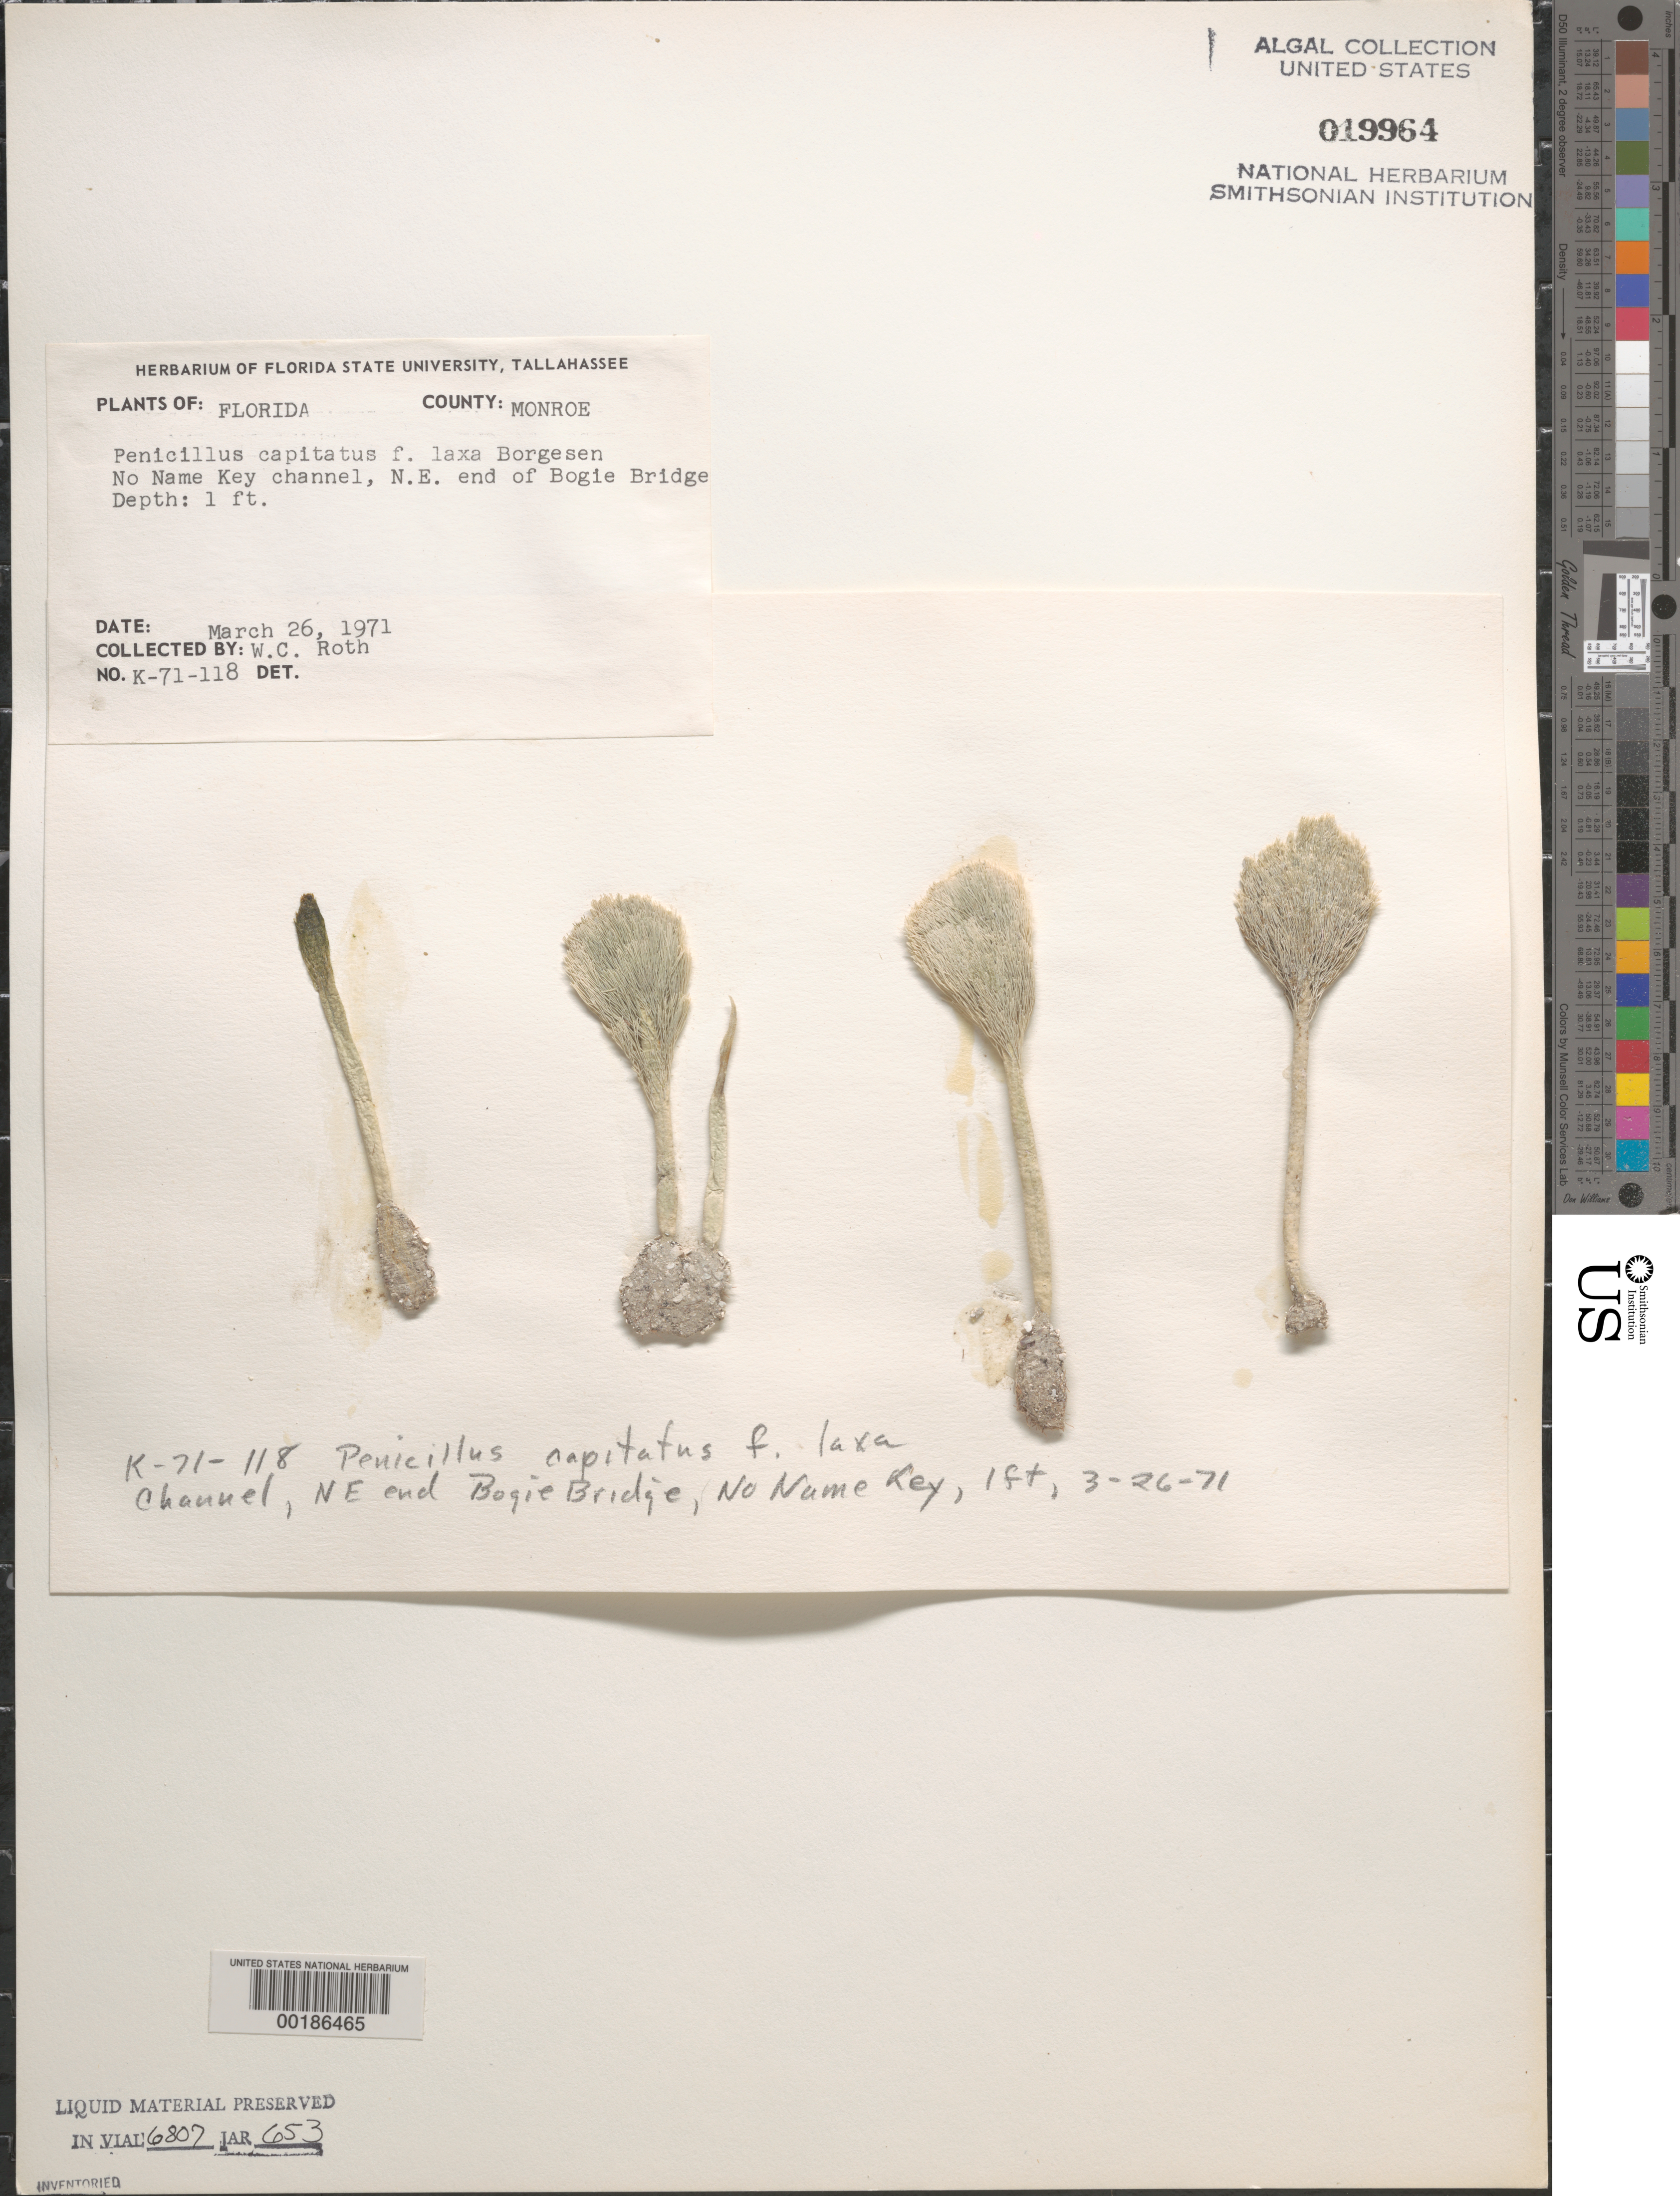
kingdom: Plantae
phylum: Chlorophyta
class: Ulvophyceae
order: Bryopsidales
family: Udoteaceae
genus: Penicillus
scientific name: Penicillus capitatus f. laxa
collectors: W. C. Roth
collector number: K-71-118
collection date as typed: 26 Mar 1971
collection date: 1971-03-26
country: United States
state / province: Florida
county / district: Monroe County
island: No Name Key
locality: Bogie Bridge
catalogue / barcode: US 19964